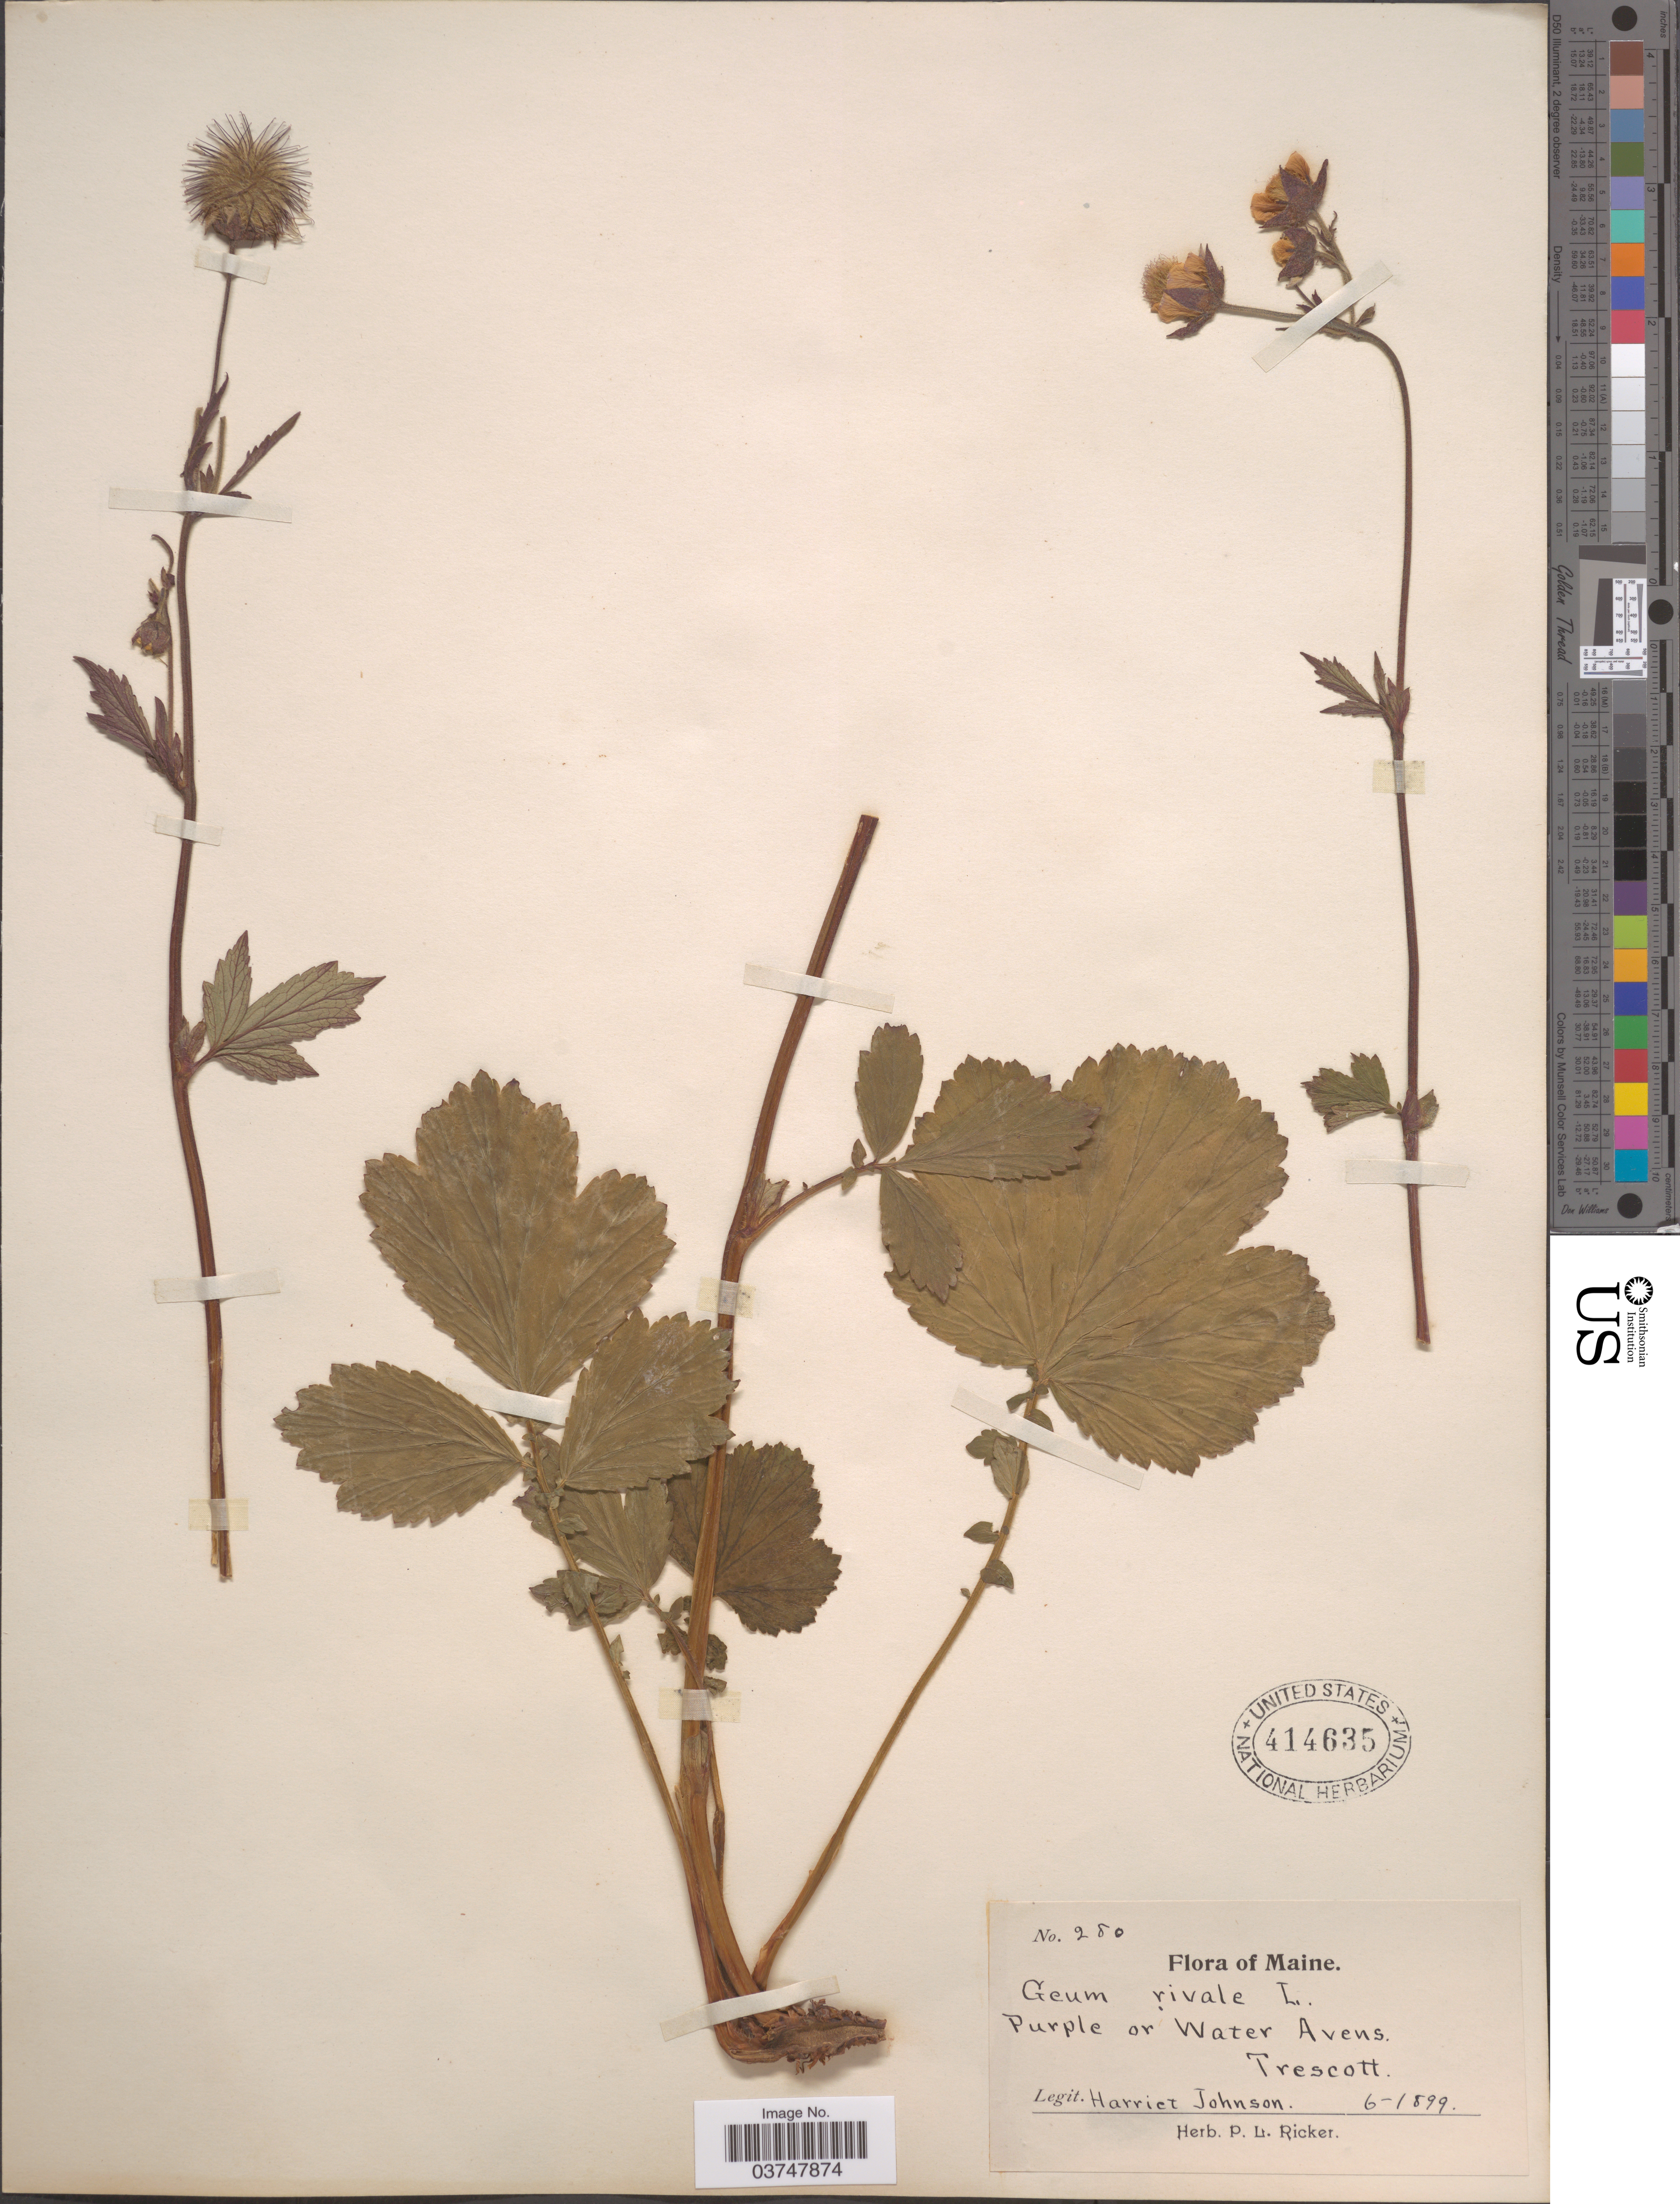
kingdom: Plantae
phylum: Tracheophyta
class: Magnoliopsida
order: Rosales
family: Rosaceae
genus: Geum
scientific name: Geum rivale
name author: L.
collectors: H. Johnson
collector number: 280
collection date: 1899-06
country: United States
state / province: Maine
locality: Purple of Water Avens. Trescott.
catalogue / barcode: US 414635